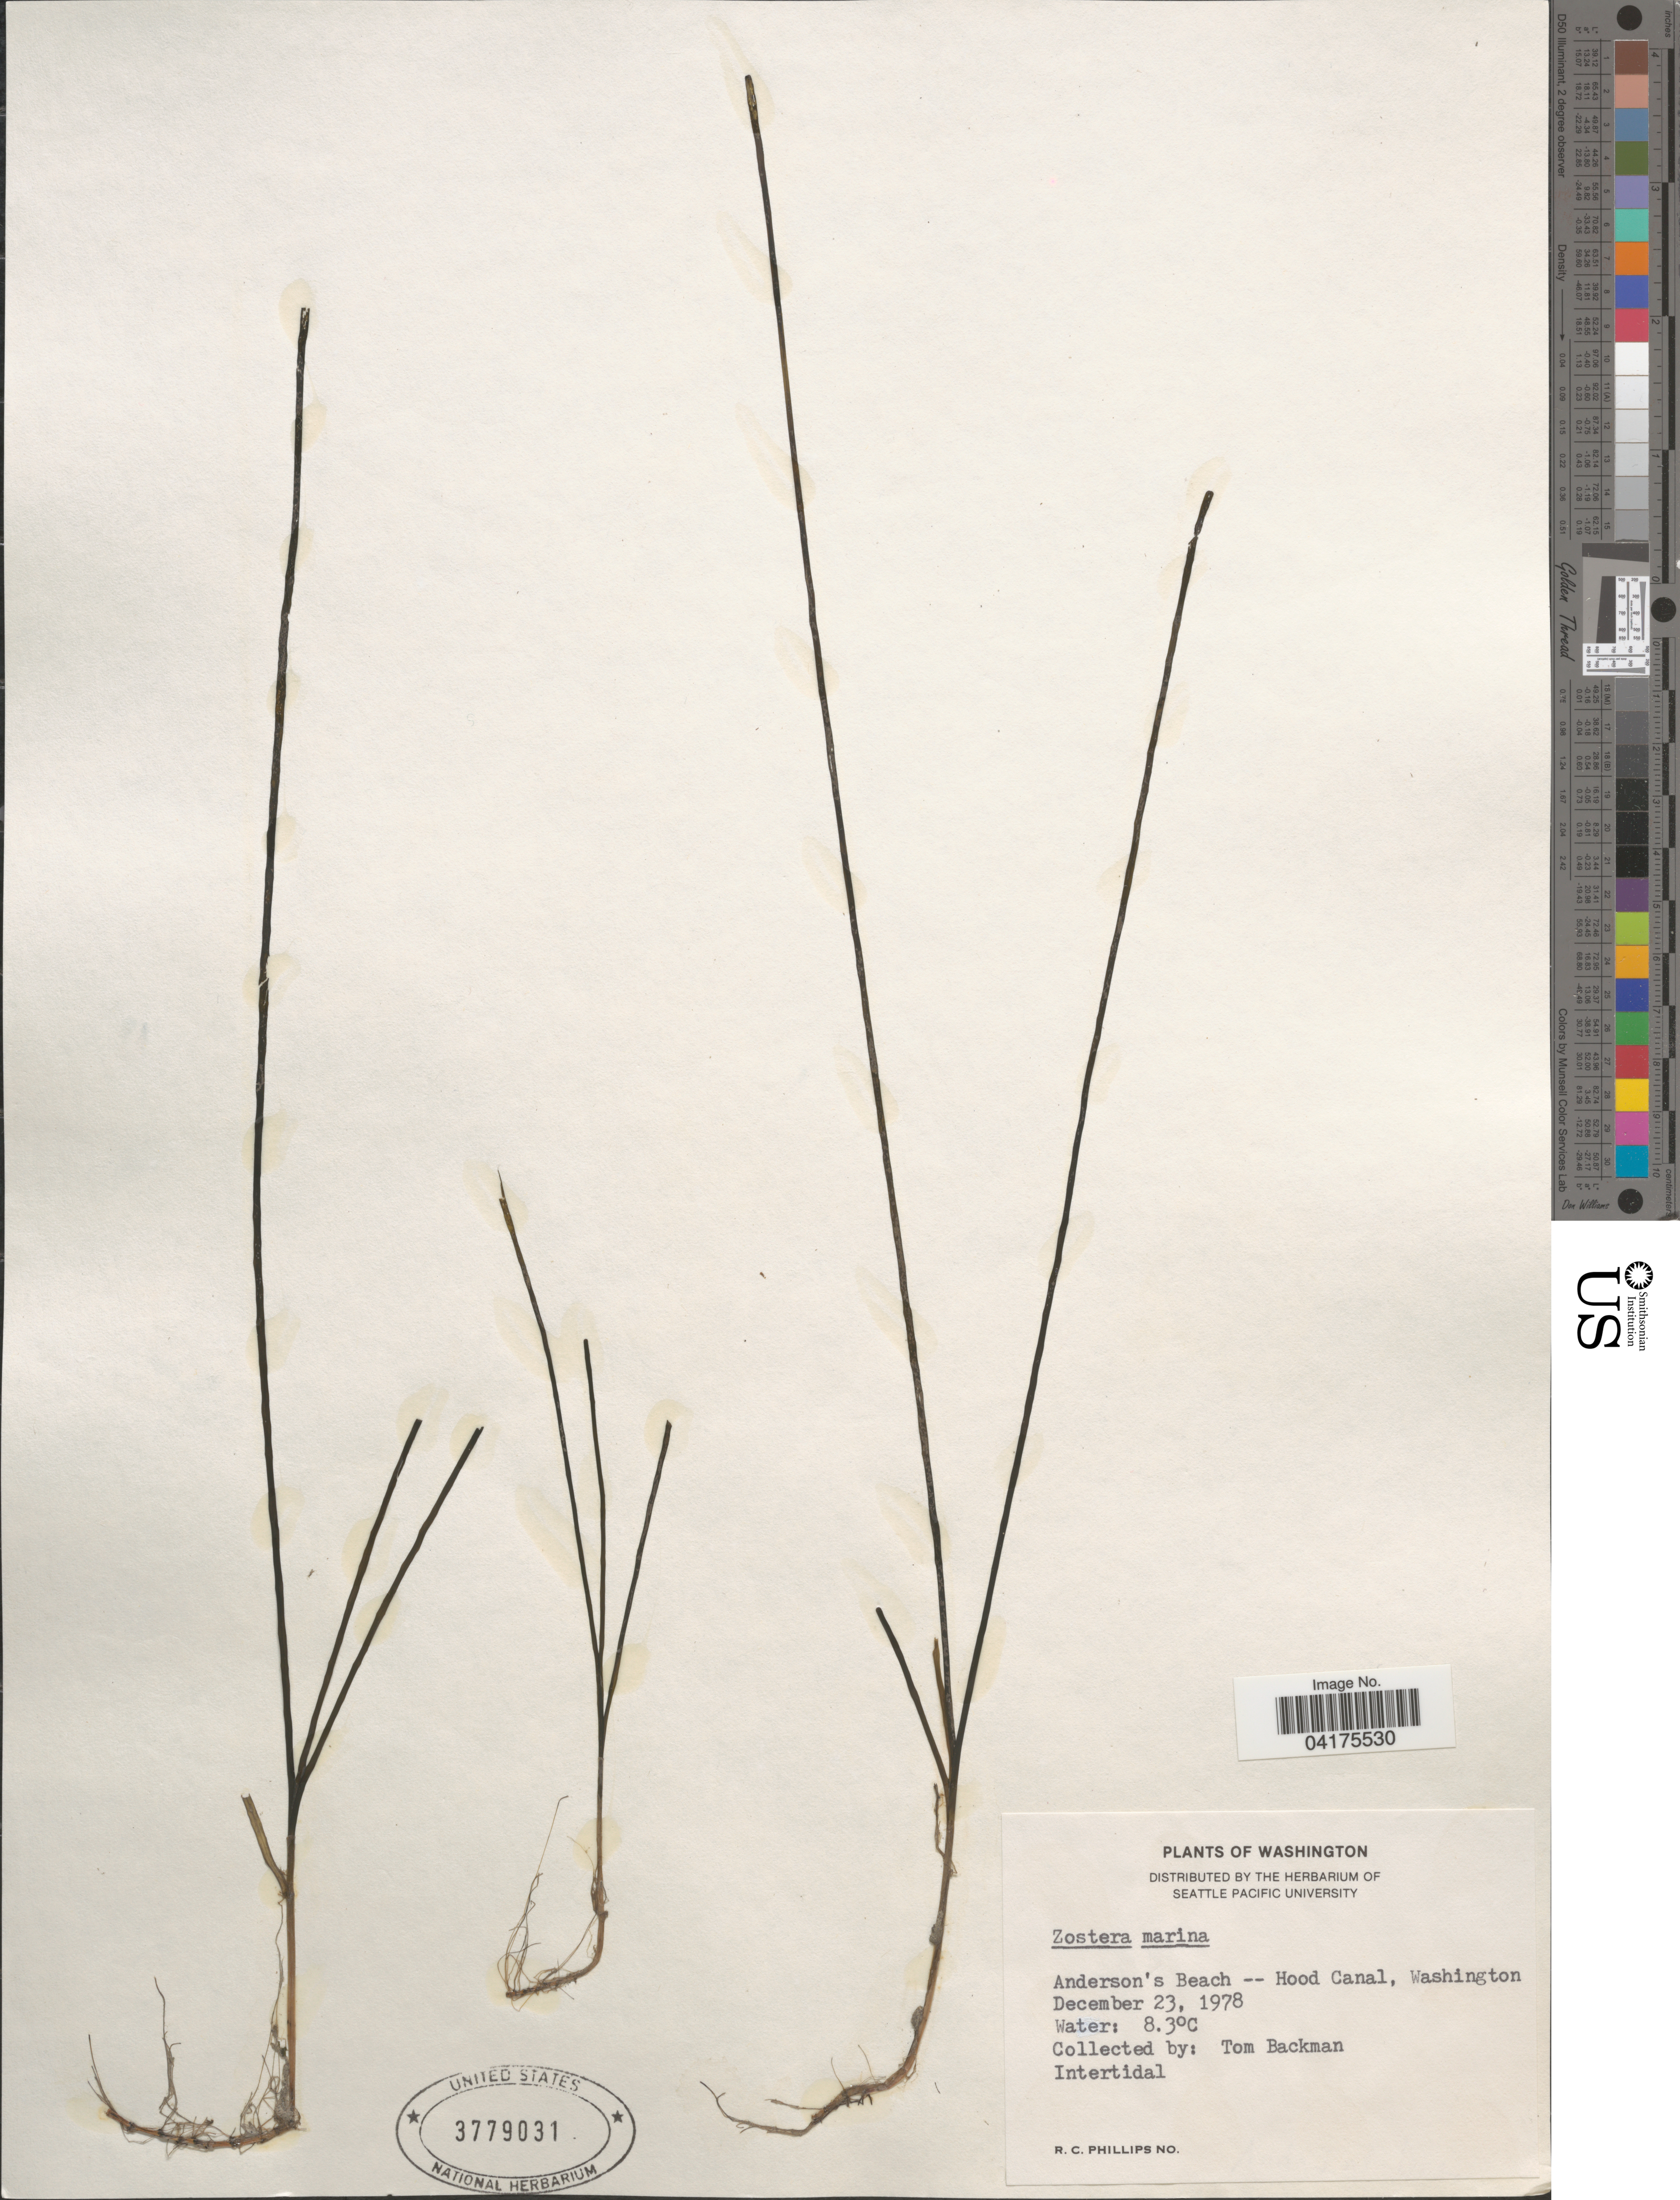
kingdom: Plantae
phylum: Tracheophyta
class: Liliopsida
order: Alismatales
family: Zosteraceae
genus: Zostera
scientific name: Zostera marina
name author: L.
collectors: T. Backman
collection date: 1978-12-23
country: United States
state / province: Washington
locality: Anderson's Beach -- Hood Canal.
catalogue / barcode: US 3779031